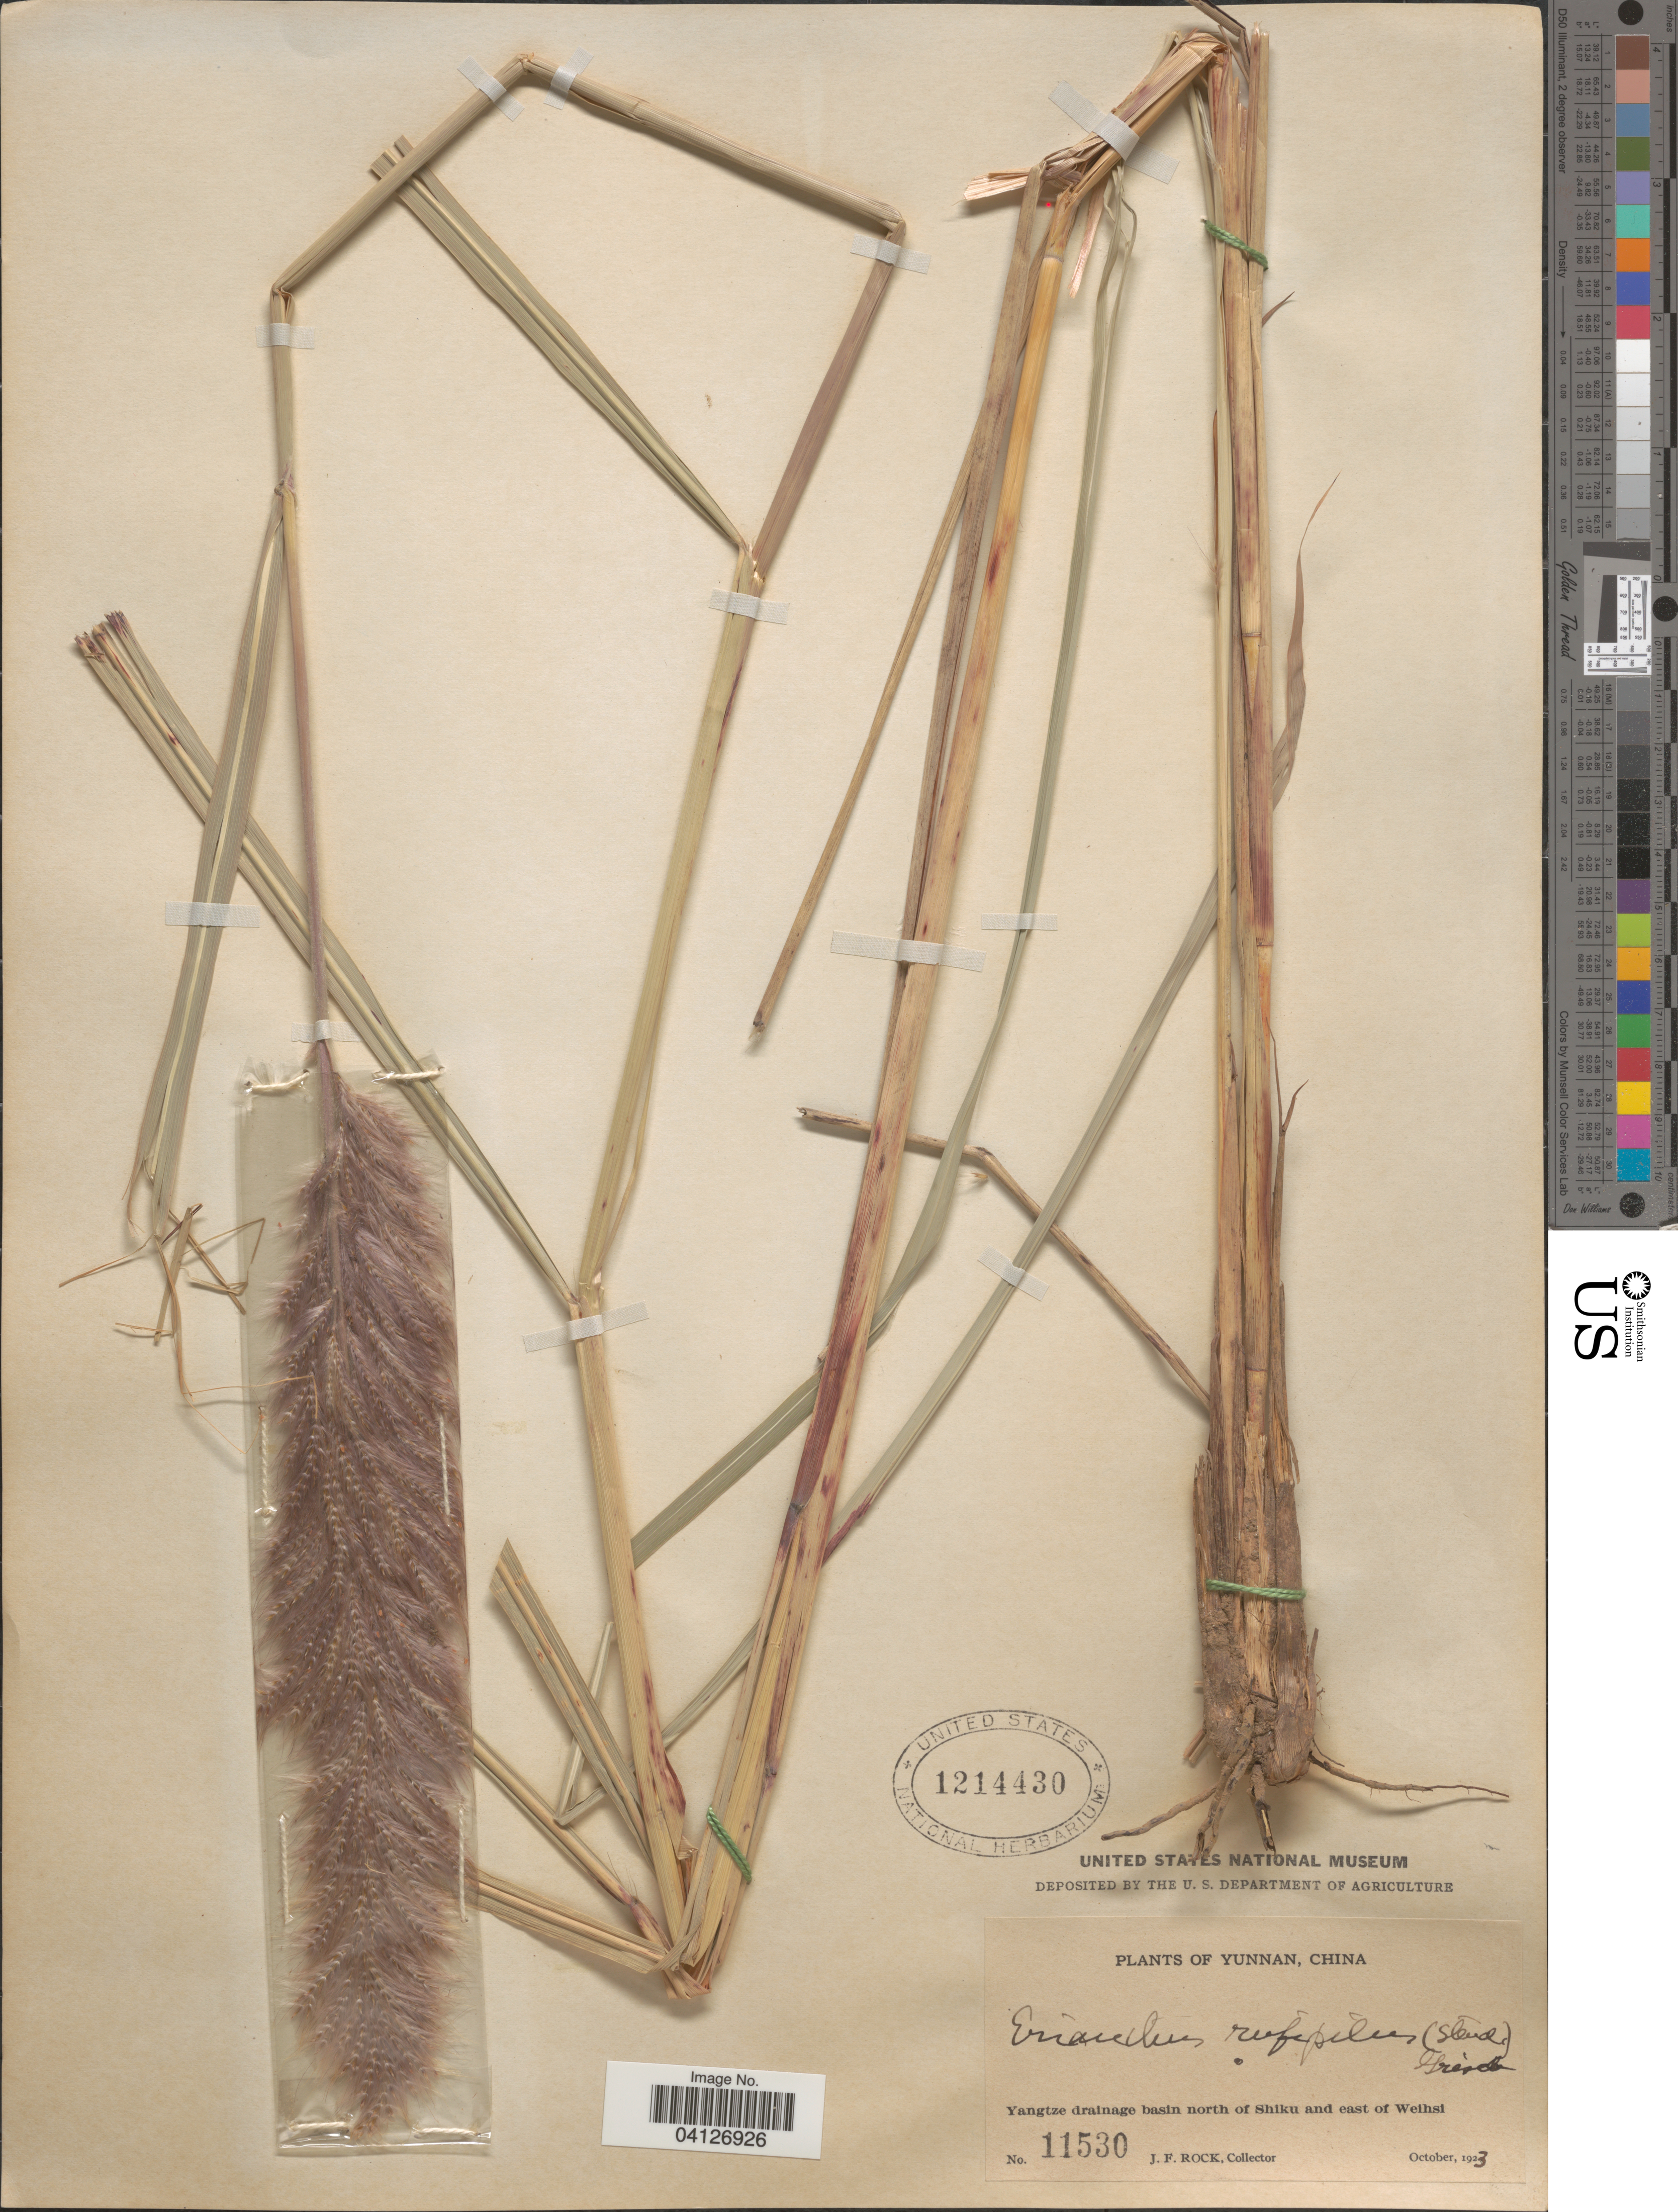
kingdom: Plantae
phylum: Tracheophyta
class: Liliopsida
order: Poales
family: Poaceae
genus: Erianthus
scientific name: Erianthus rufipilus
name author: (Steud.) Griseb.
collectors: J. Rock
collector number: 11530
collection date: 1923-10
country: China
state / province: Yunnan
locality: Yangtze drainage basin north of Shiku and east of Weihsi.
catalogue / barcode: US 1214430